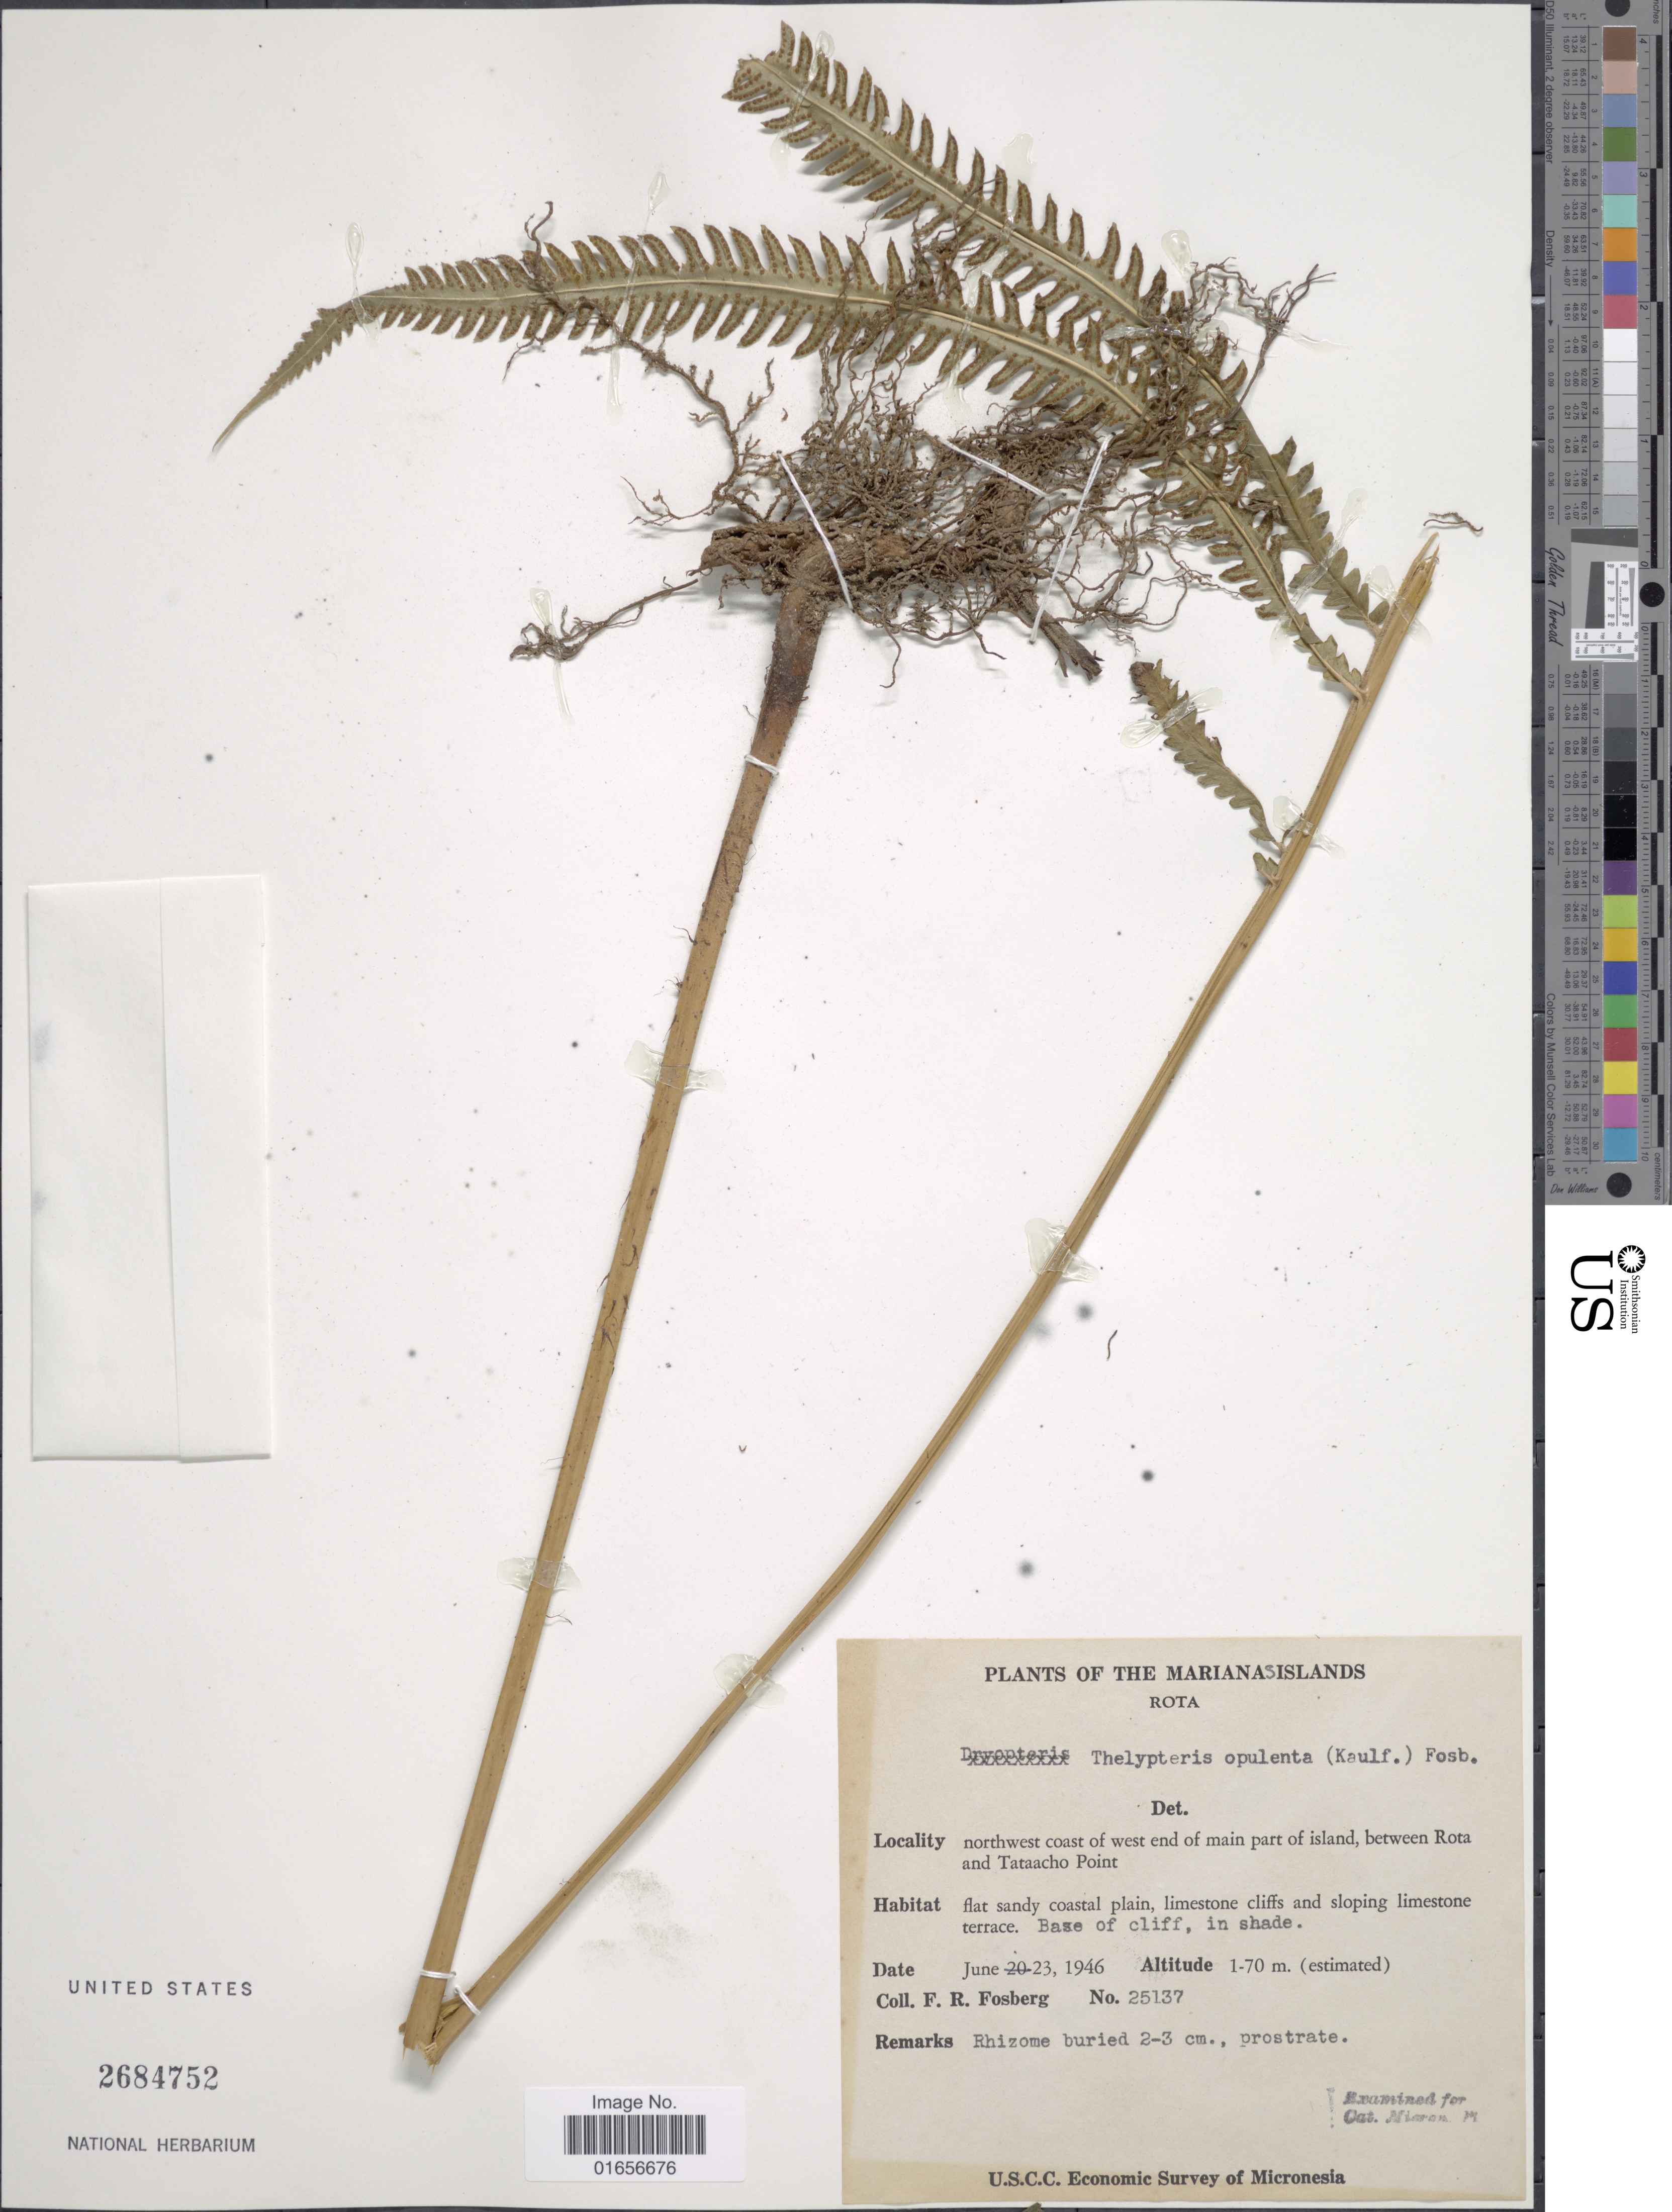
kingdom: Plantae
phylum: Tracheophyta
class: Polypodiopsida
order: Polypodiales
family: Thelypteridaceae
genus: Amphineuron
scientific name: Amphineuron opulentum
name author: (Kaulf.) Holttum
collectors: F. R. Fosberg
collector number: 25137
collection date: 1946-06-23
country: Northern Mariana Islands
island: Rota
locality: Rota, northwest coast of west of main part of island, between Rota and Tataacho Point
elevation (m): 1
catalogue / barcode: US 2684752